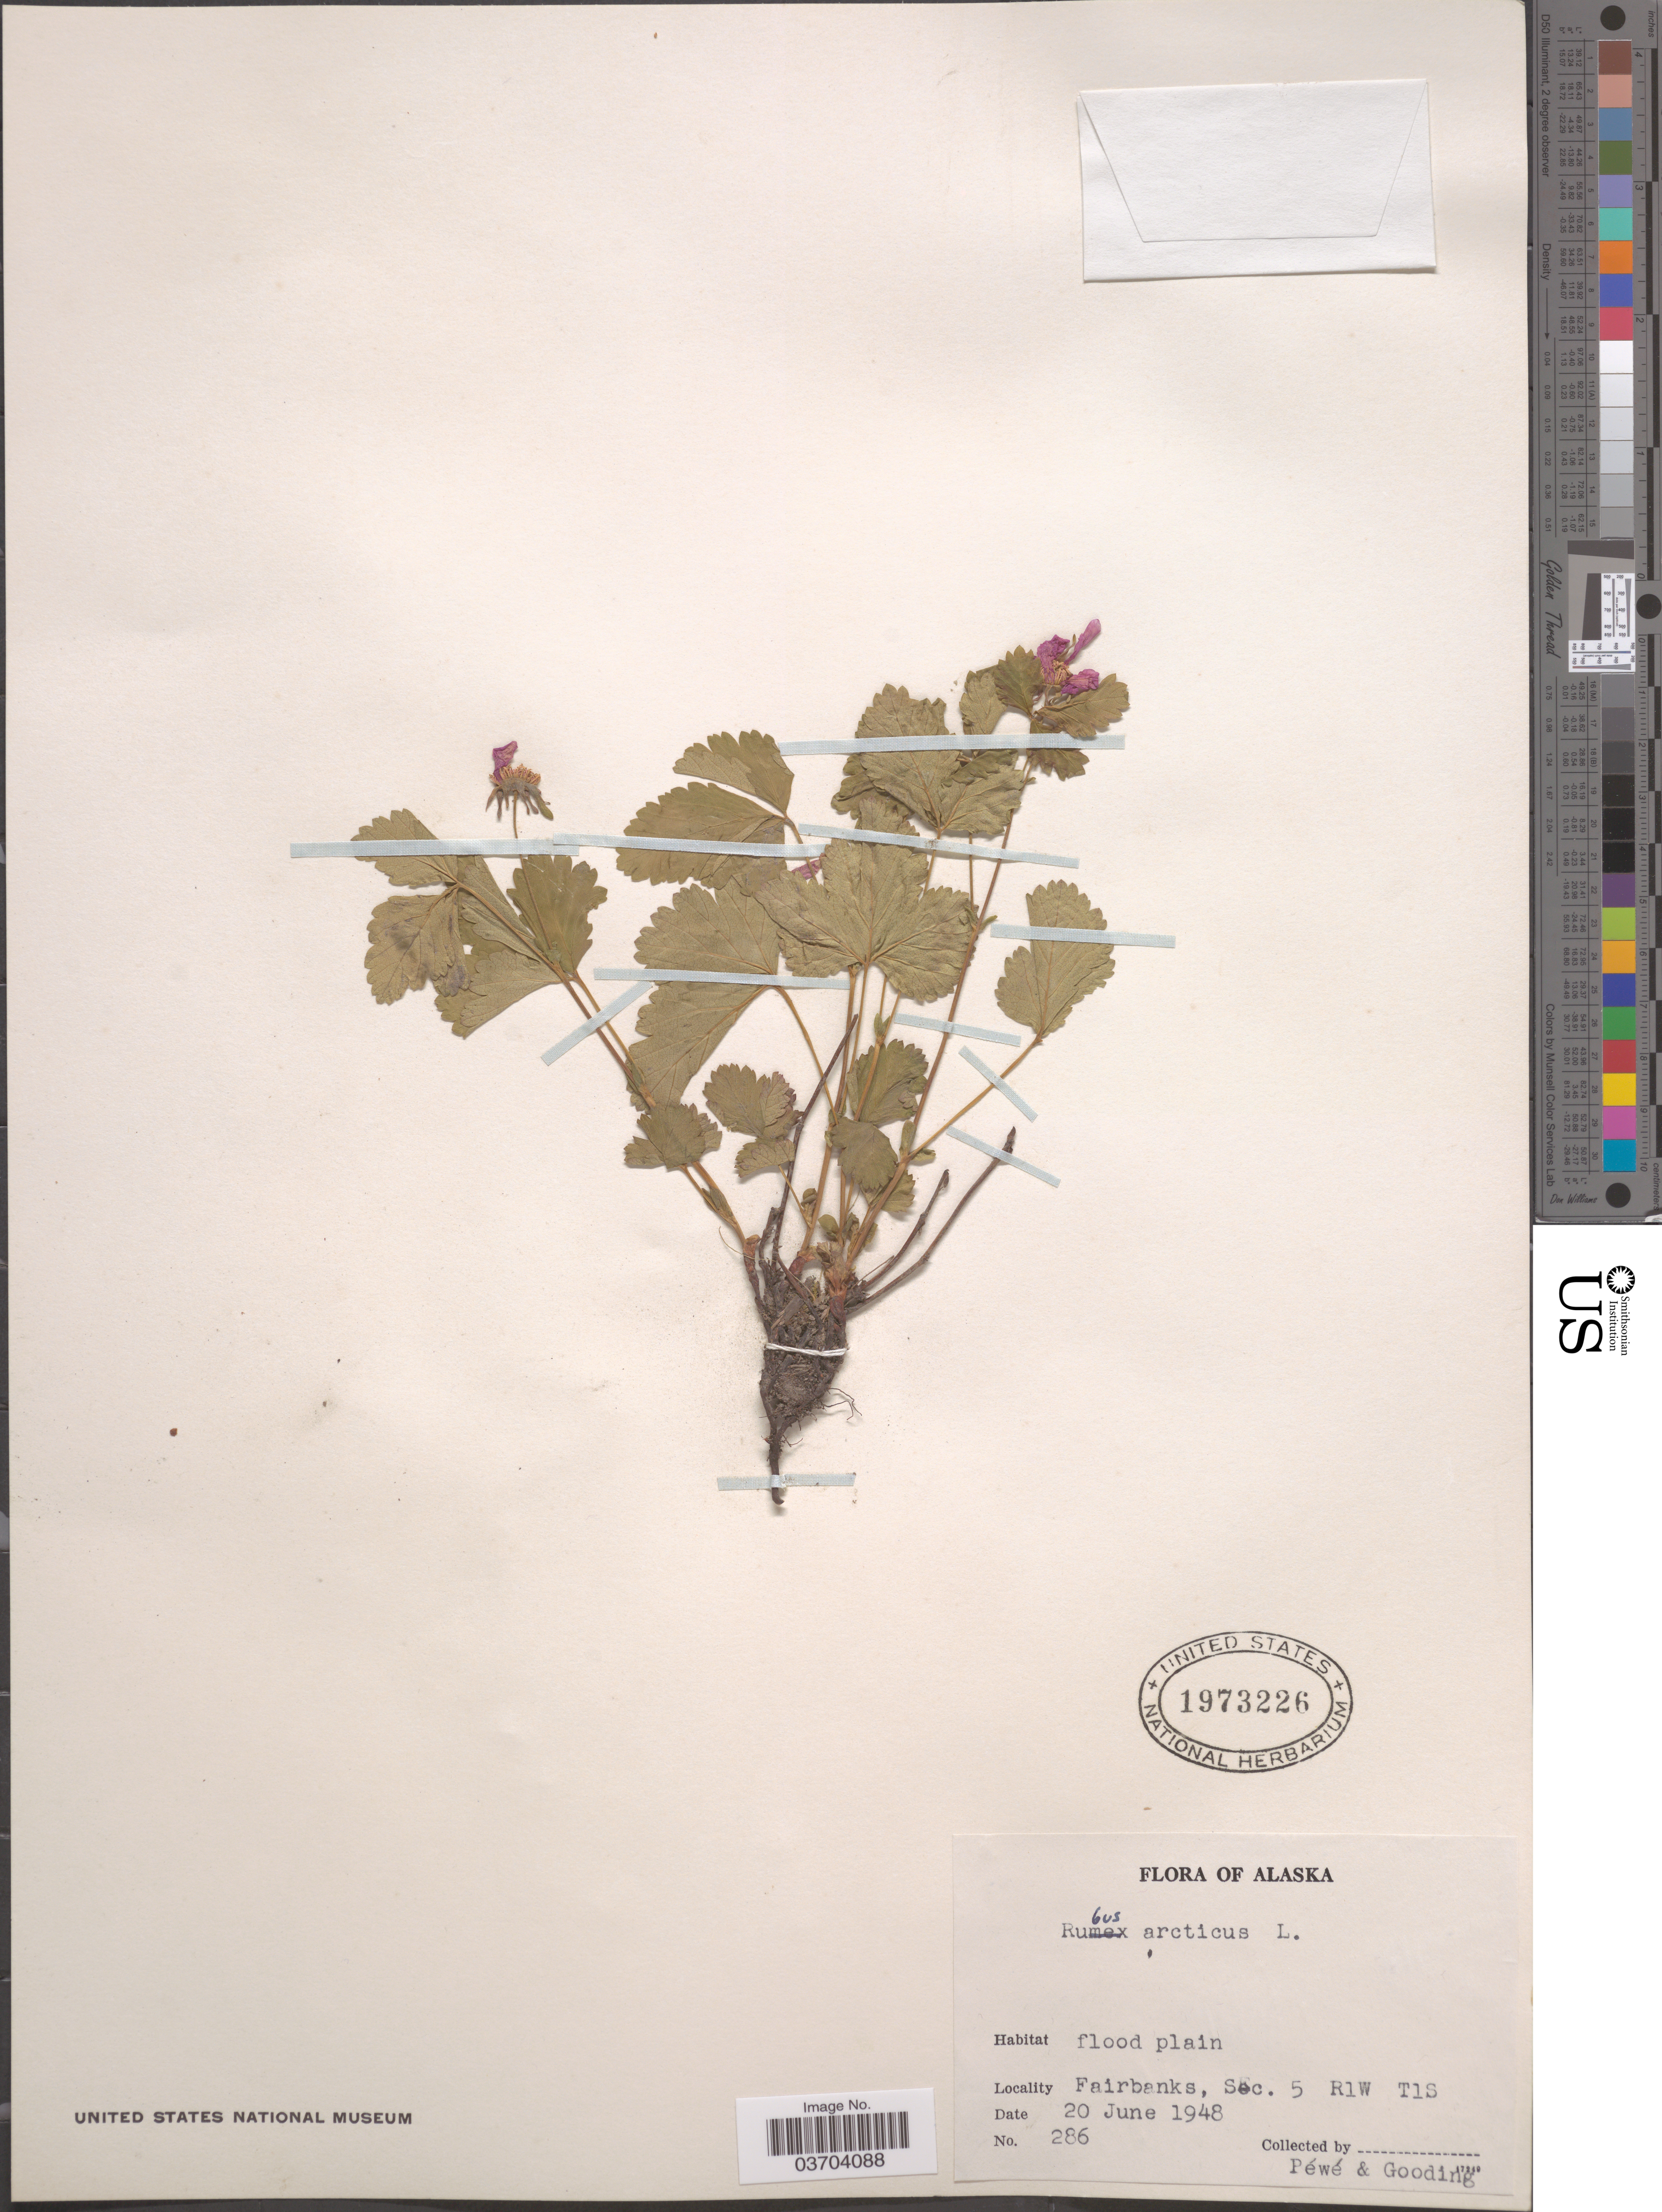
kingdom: Plantae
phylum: Tracheophyta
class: Magnoliopsida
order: Rosales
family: Rosaceae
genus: Rubus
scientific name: Rubus arcticus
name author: L.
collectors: Pewe & Gooding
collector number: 286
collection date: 1948-06-20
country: United States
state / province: Alaska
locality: Fairbanks, Sec. 5 R1W T1S.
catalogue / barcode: US 1973226